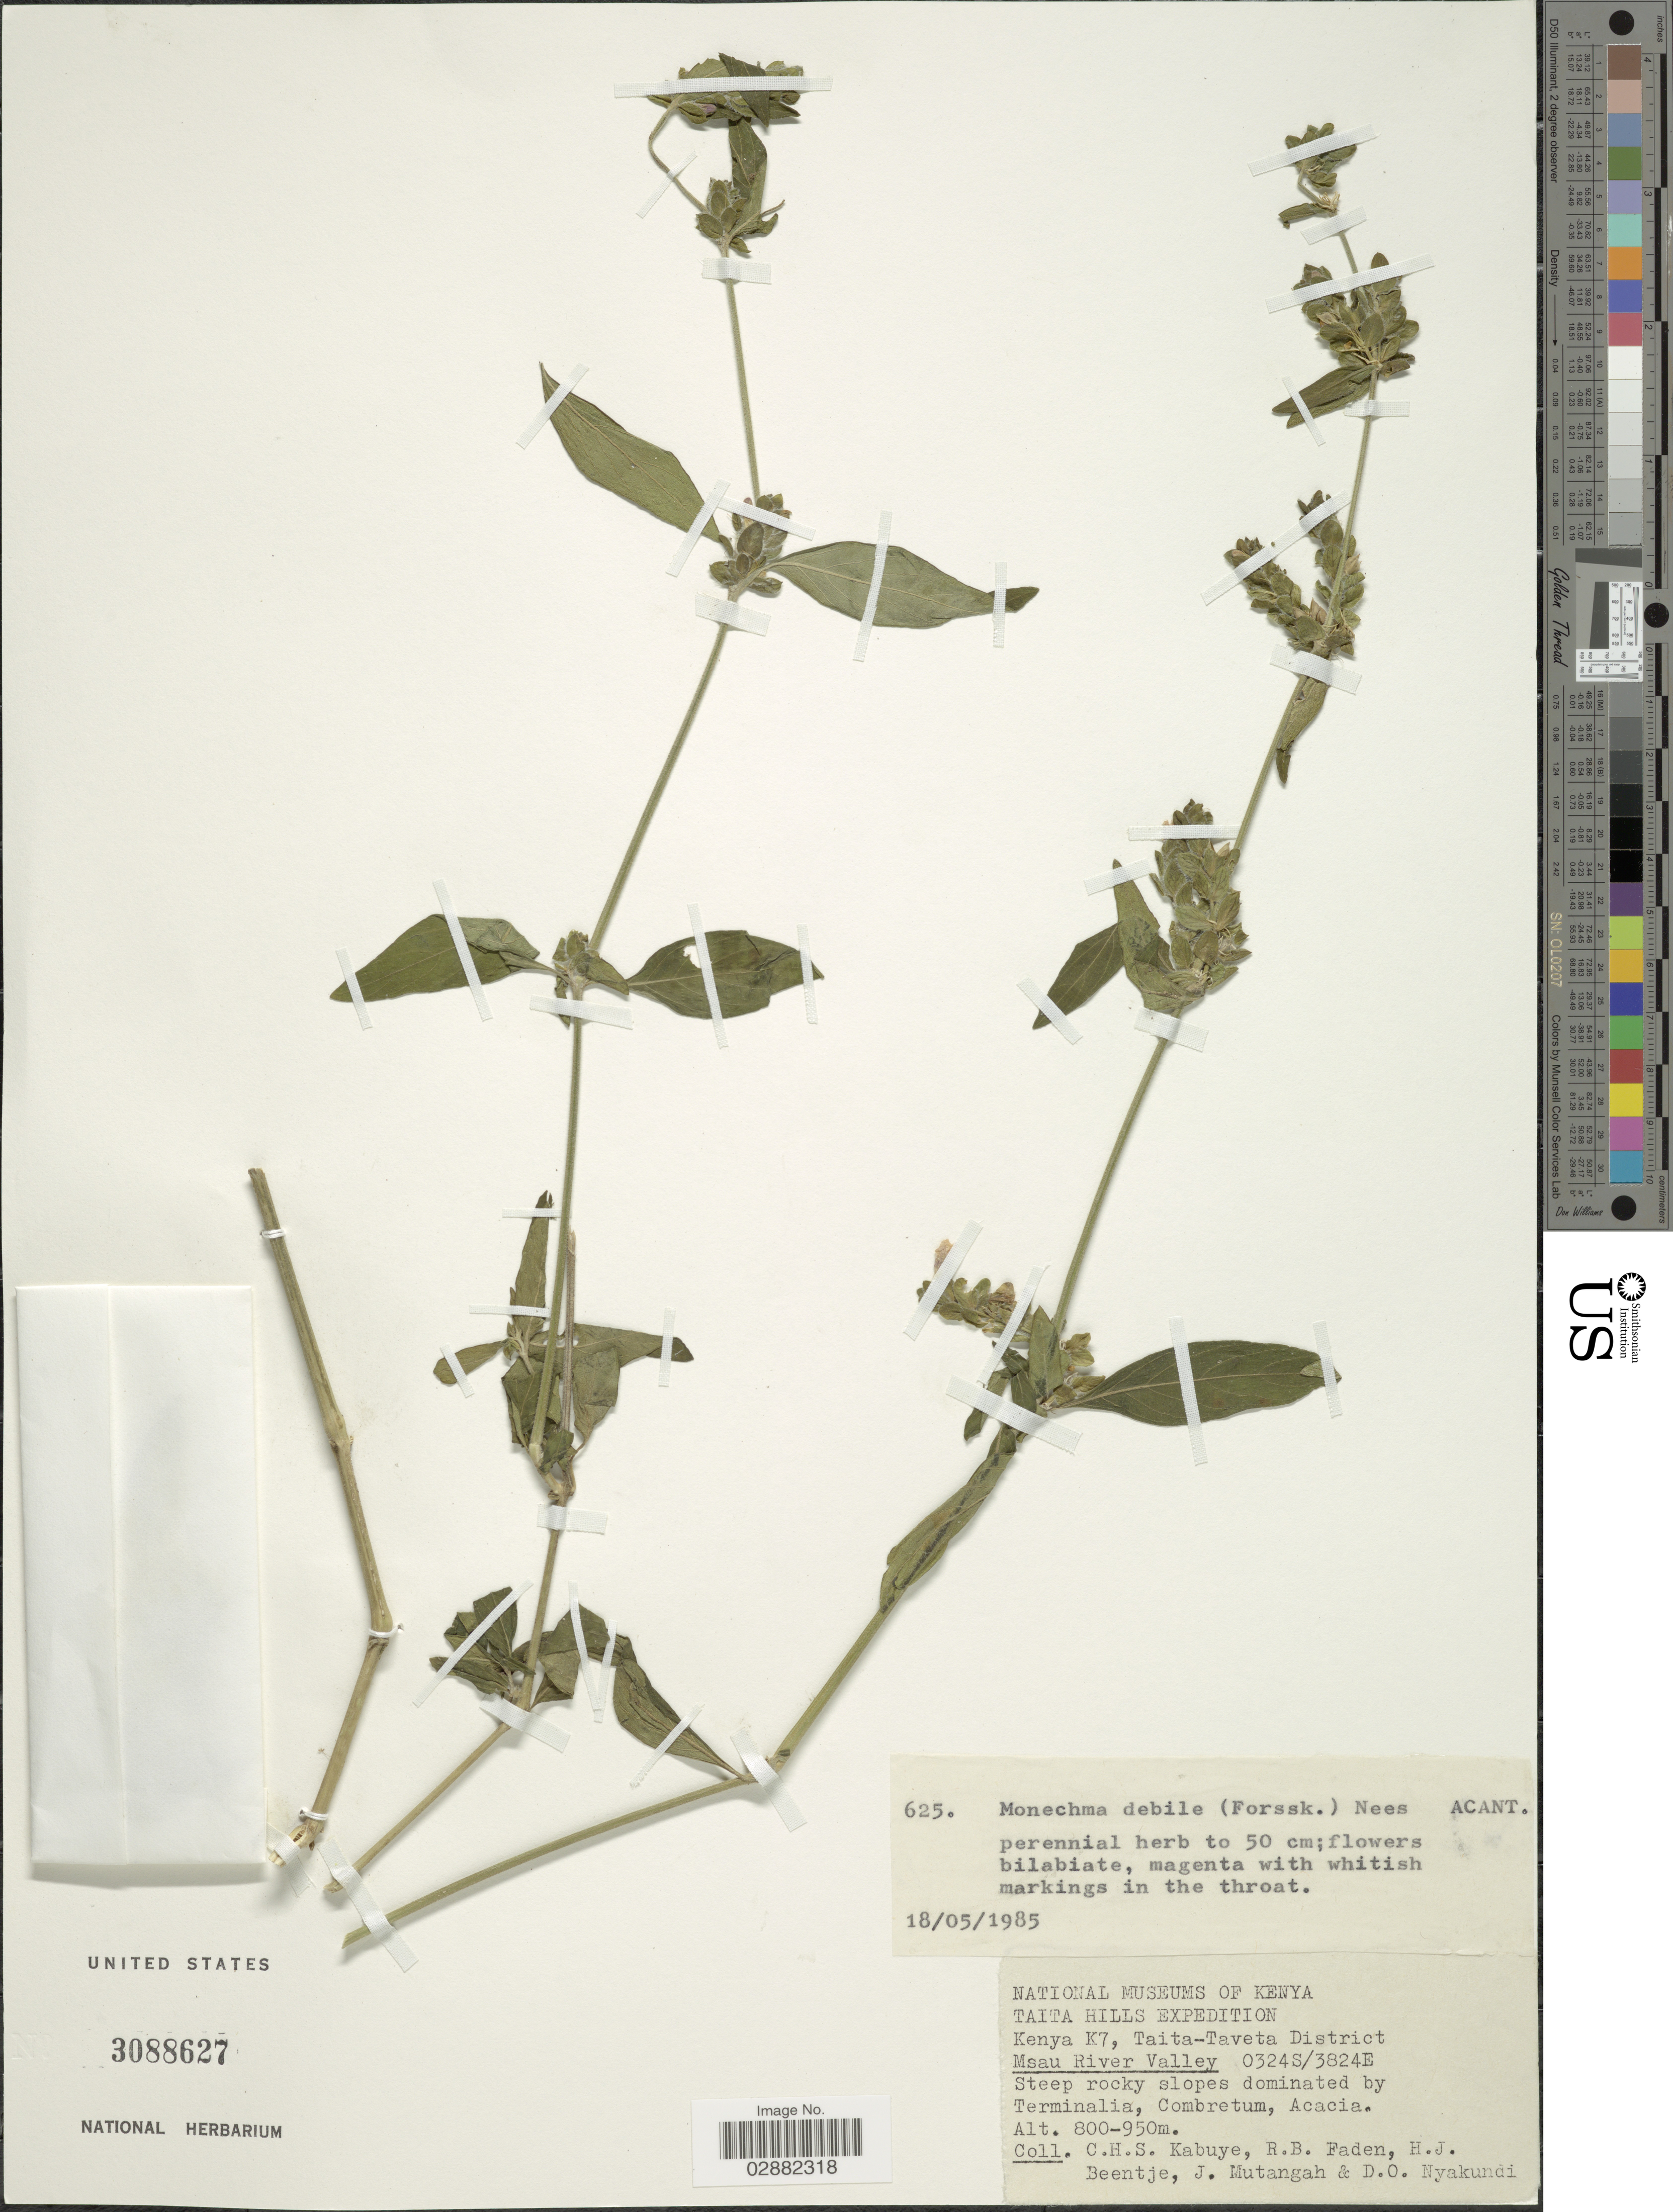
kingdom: Plantae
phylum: Tracheophyta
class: Magnoliopsida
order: Lamiales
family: Acanthaceae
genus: Justicia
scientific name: Justicia debilis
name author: (Forssk.) Vahl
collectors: C. Kabuye, R. B. Faden, H. J. Beentje, J. Mutangah & D. Nyakundi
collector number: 625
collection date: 1985-05-18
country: Kenya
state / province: Taita Taveta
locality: Taita Hills. Kenya K7, Taita-Taveta District. Msau River Valley.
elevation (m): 800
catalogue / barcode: US 3088627